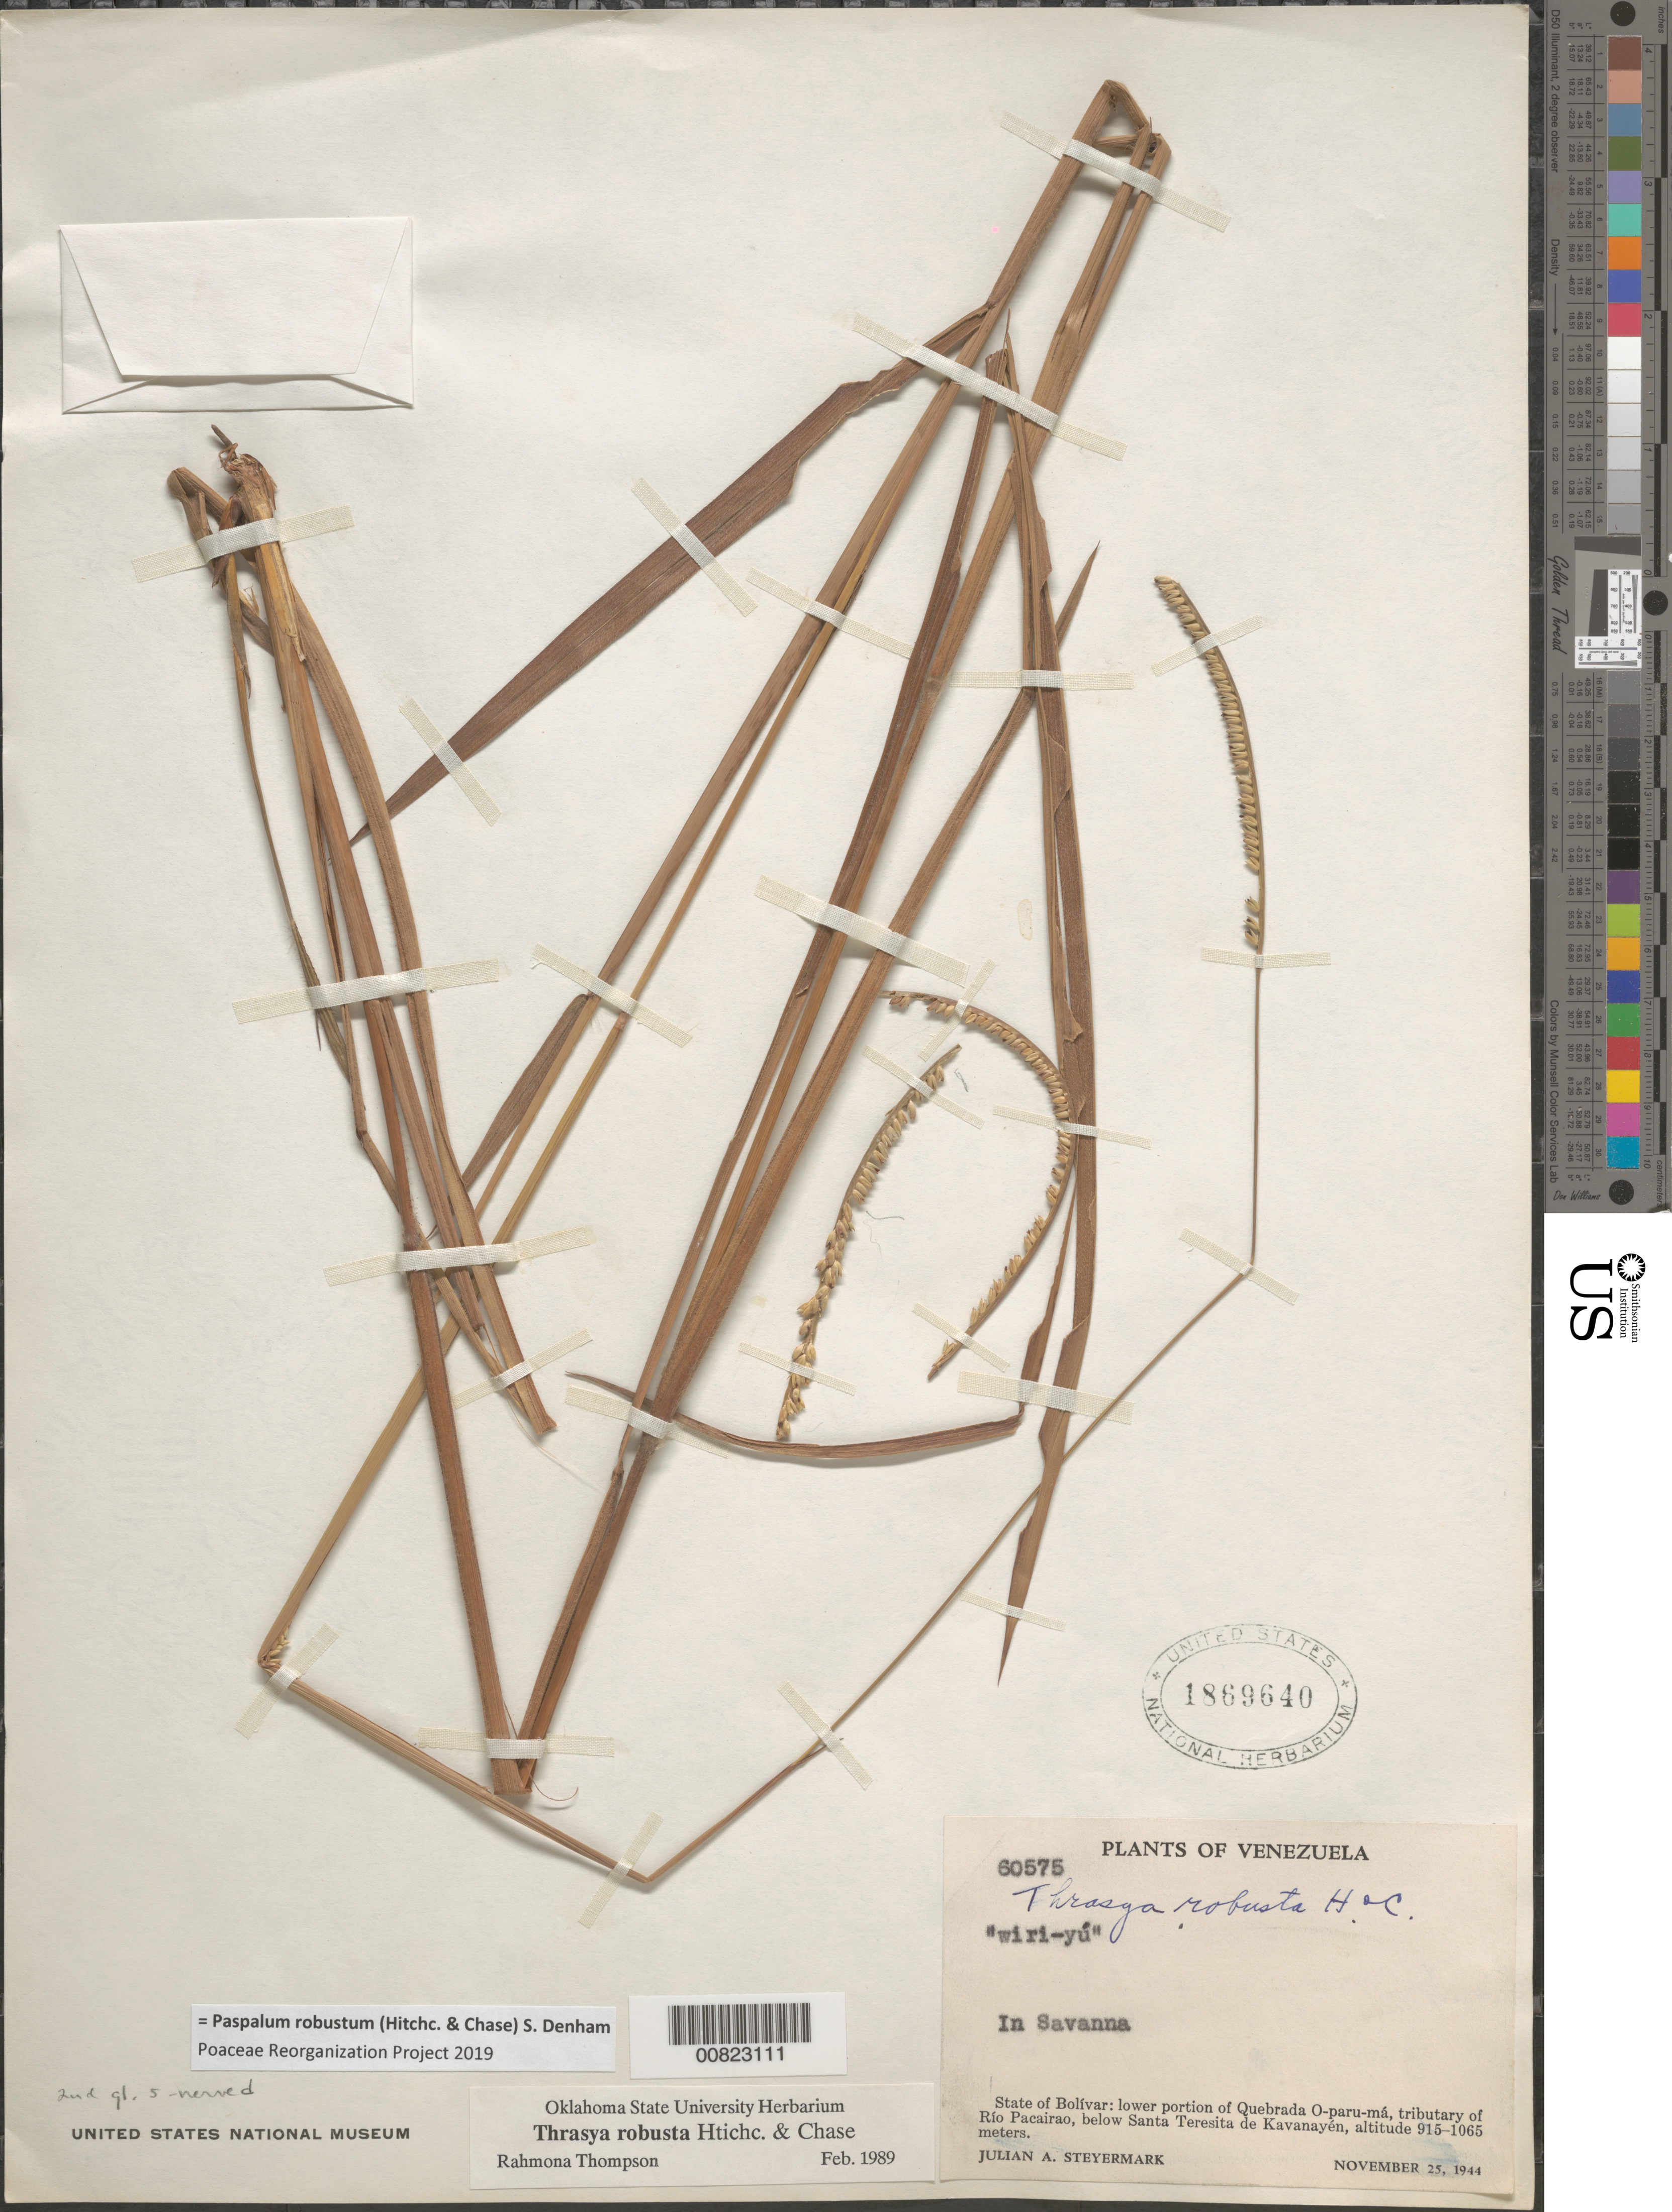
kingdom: Plantae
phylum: Tracheophyta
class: Liliopsida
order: Poales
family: Poaceae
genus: Thrasya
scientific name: Thrasya robusta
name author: Hitchc. & Chase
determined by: Thompson, R.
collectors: J. Steyermark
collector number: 60575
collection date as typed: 25-Nov-44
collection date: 1944-11-25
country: Venezuela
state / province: Bolívar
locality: Quebrada O-paru-má, trib. of Río Pacairao, below Santa Teresita de Kavanayén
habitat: Savanna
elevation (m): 915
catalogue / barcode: US 1869640